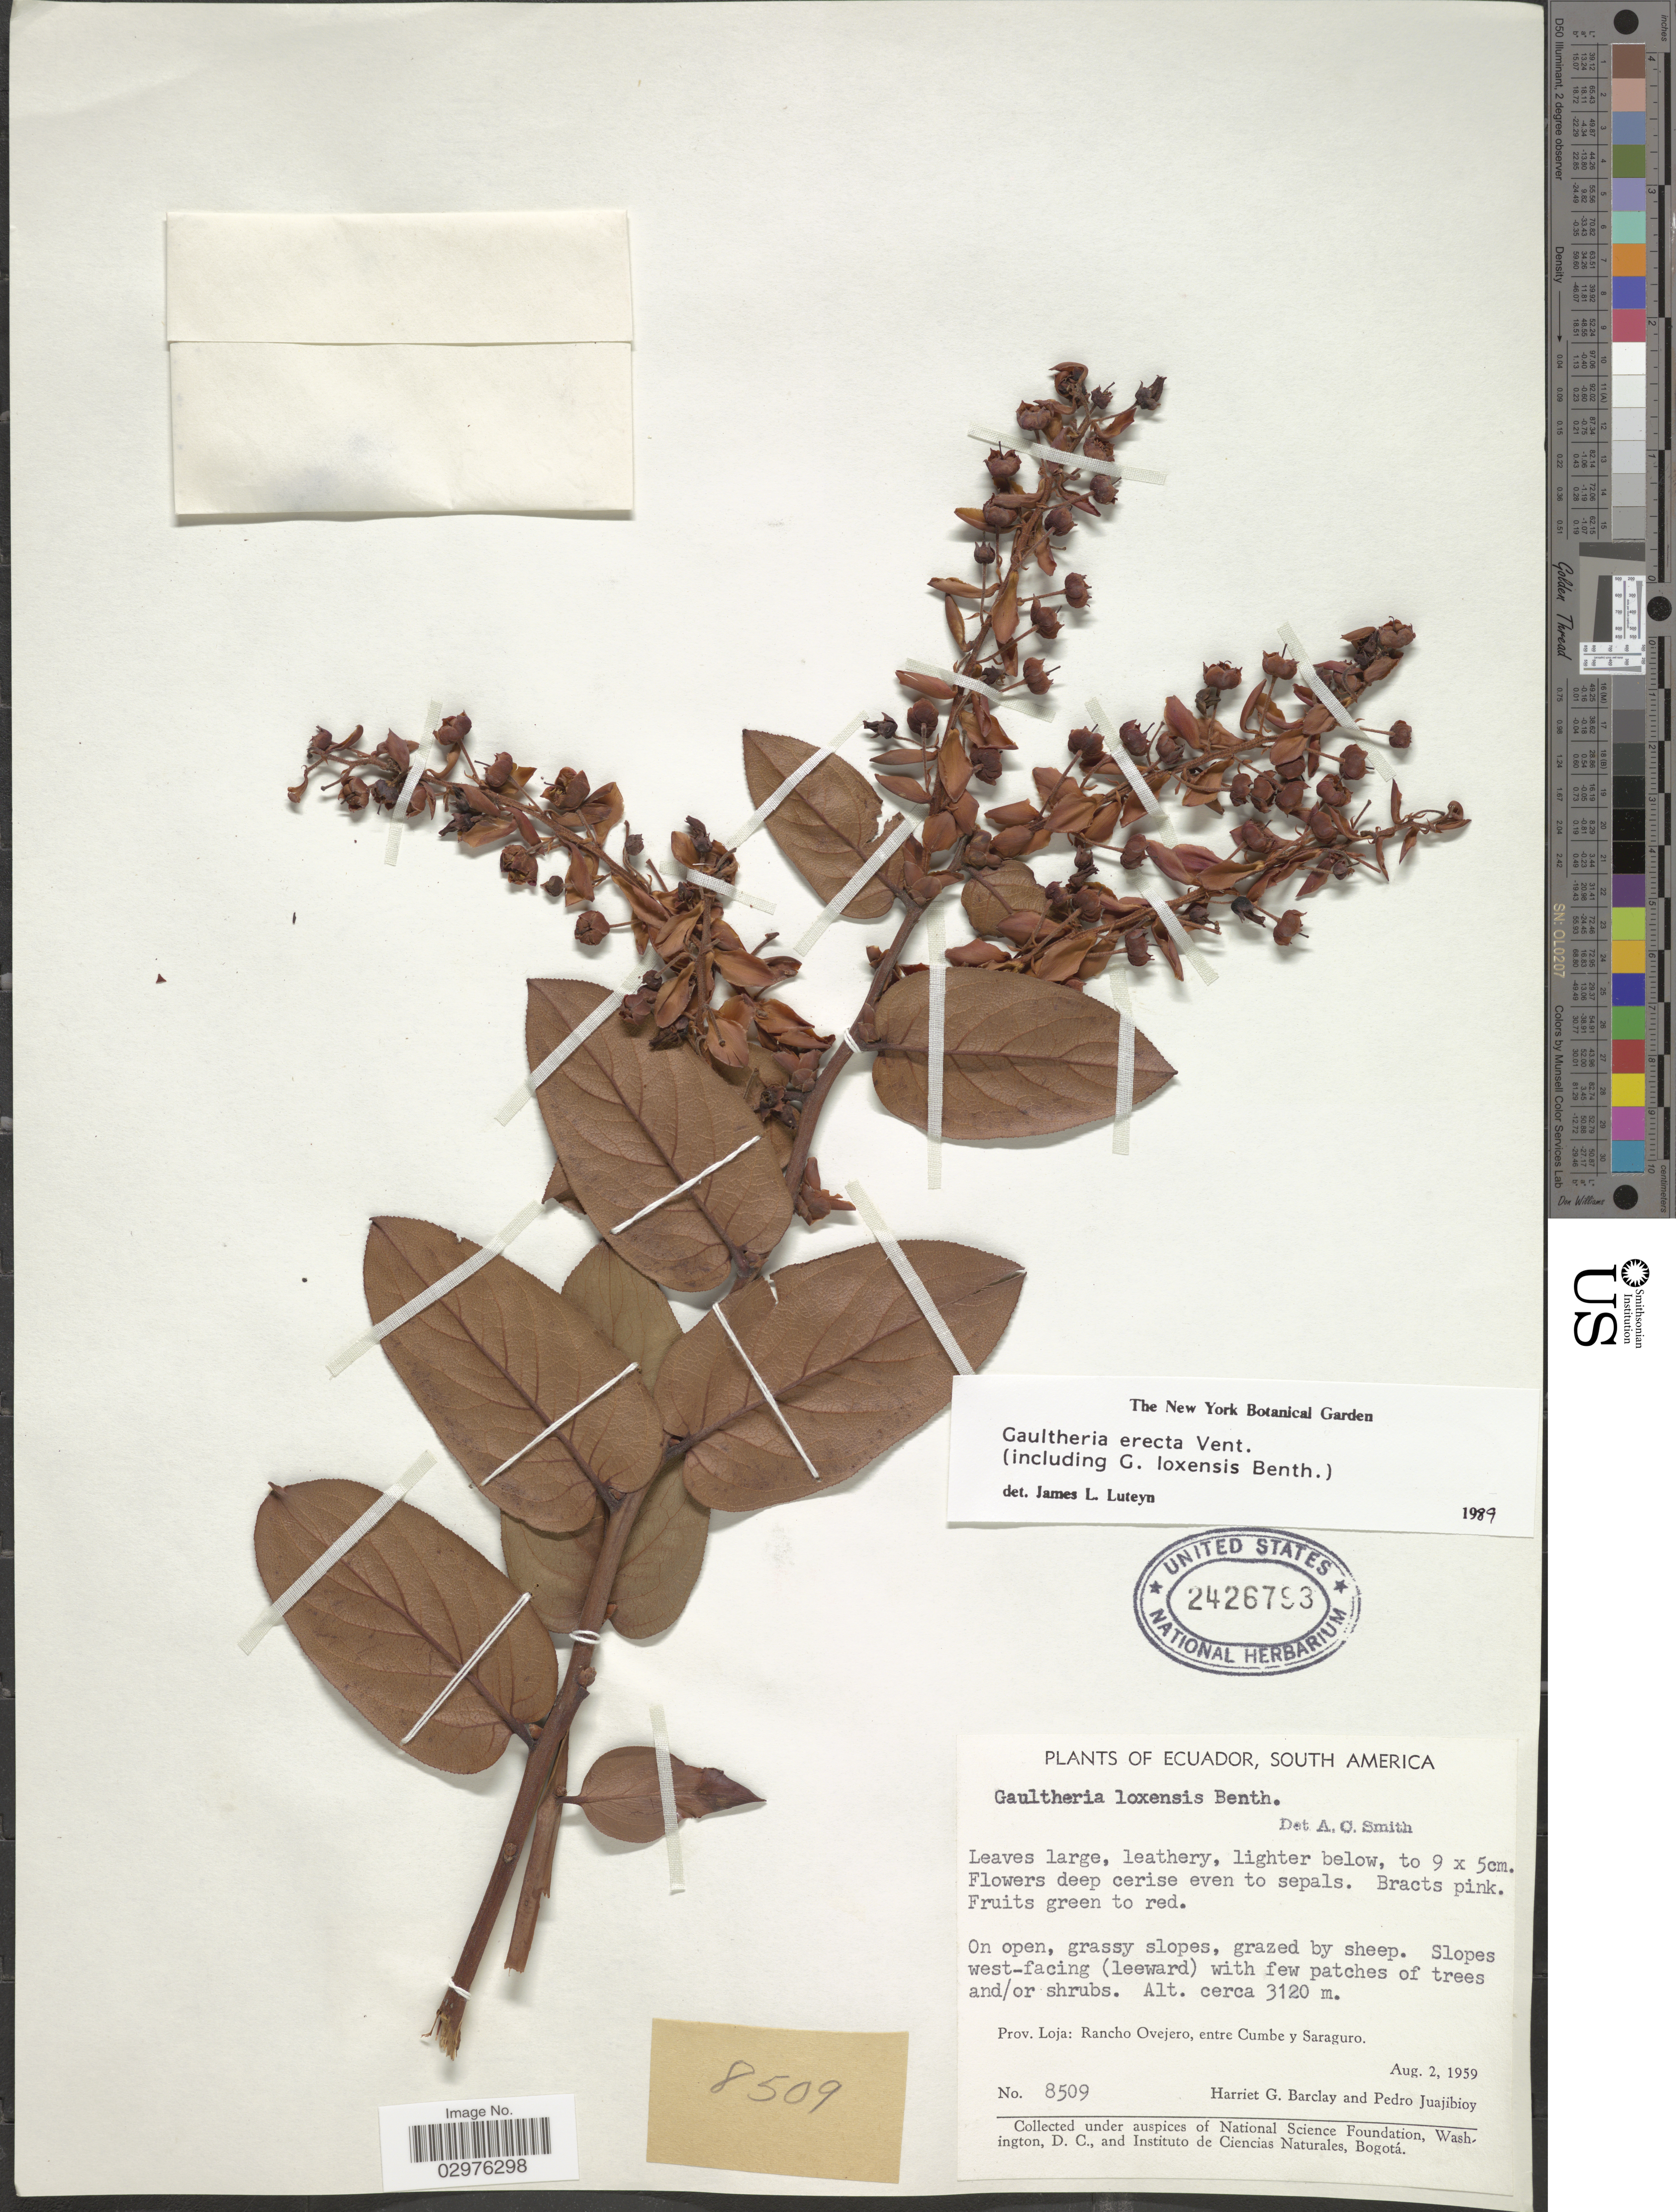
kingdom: Plantae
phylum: Tracheophyta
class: Magnoliopsida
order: Ericales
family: Ericaceae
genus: Gaultheria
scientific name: Gaultheria erecta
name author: Vent.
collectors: H. G. Barclay & P. Juajibioy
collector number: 8509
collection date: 1959-08-02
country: Ecuador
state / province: Loja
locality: Prov. Loja: Rancho Ovejero, entre Cumbe y Saraguro.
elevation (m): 3120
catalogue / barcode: US 2426793